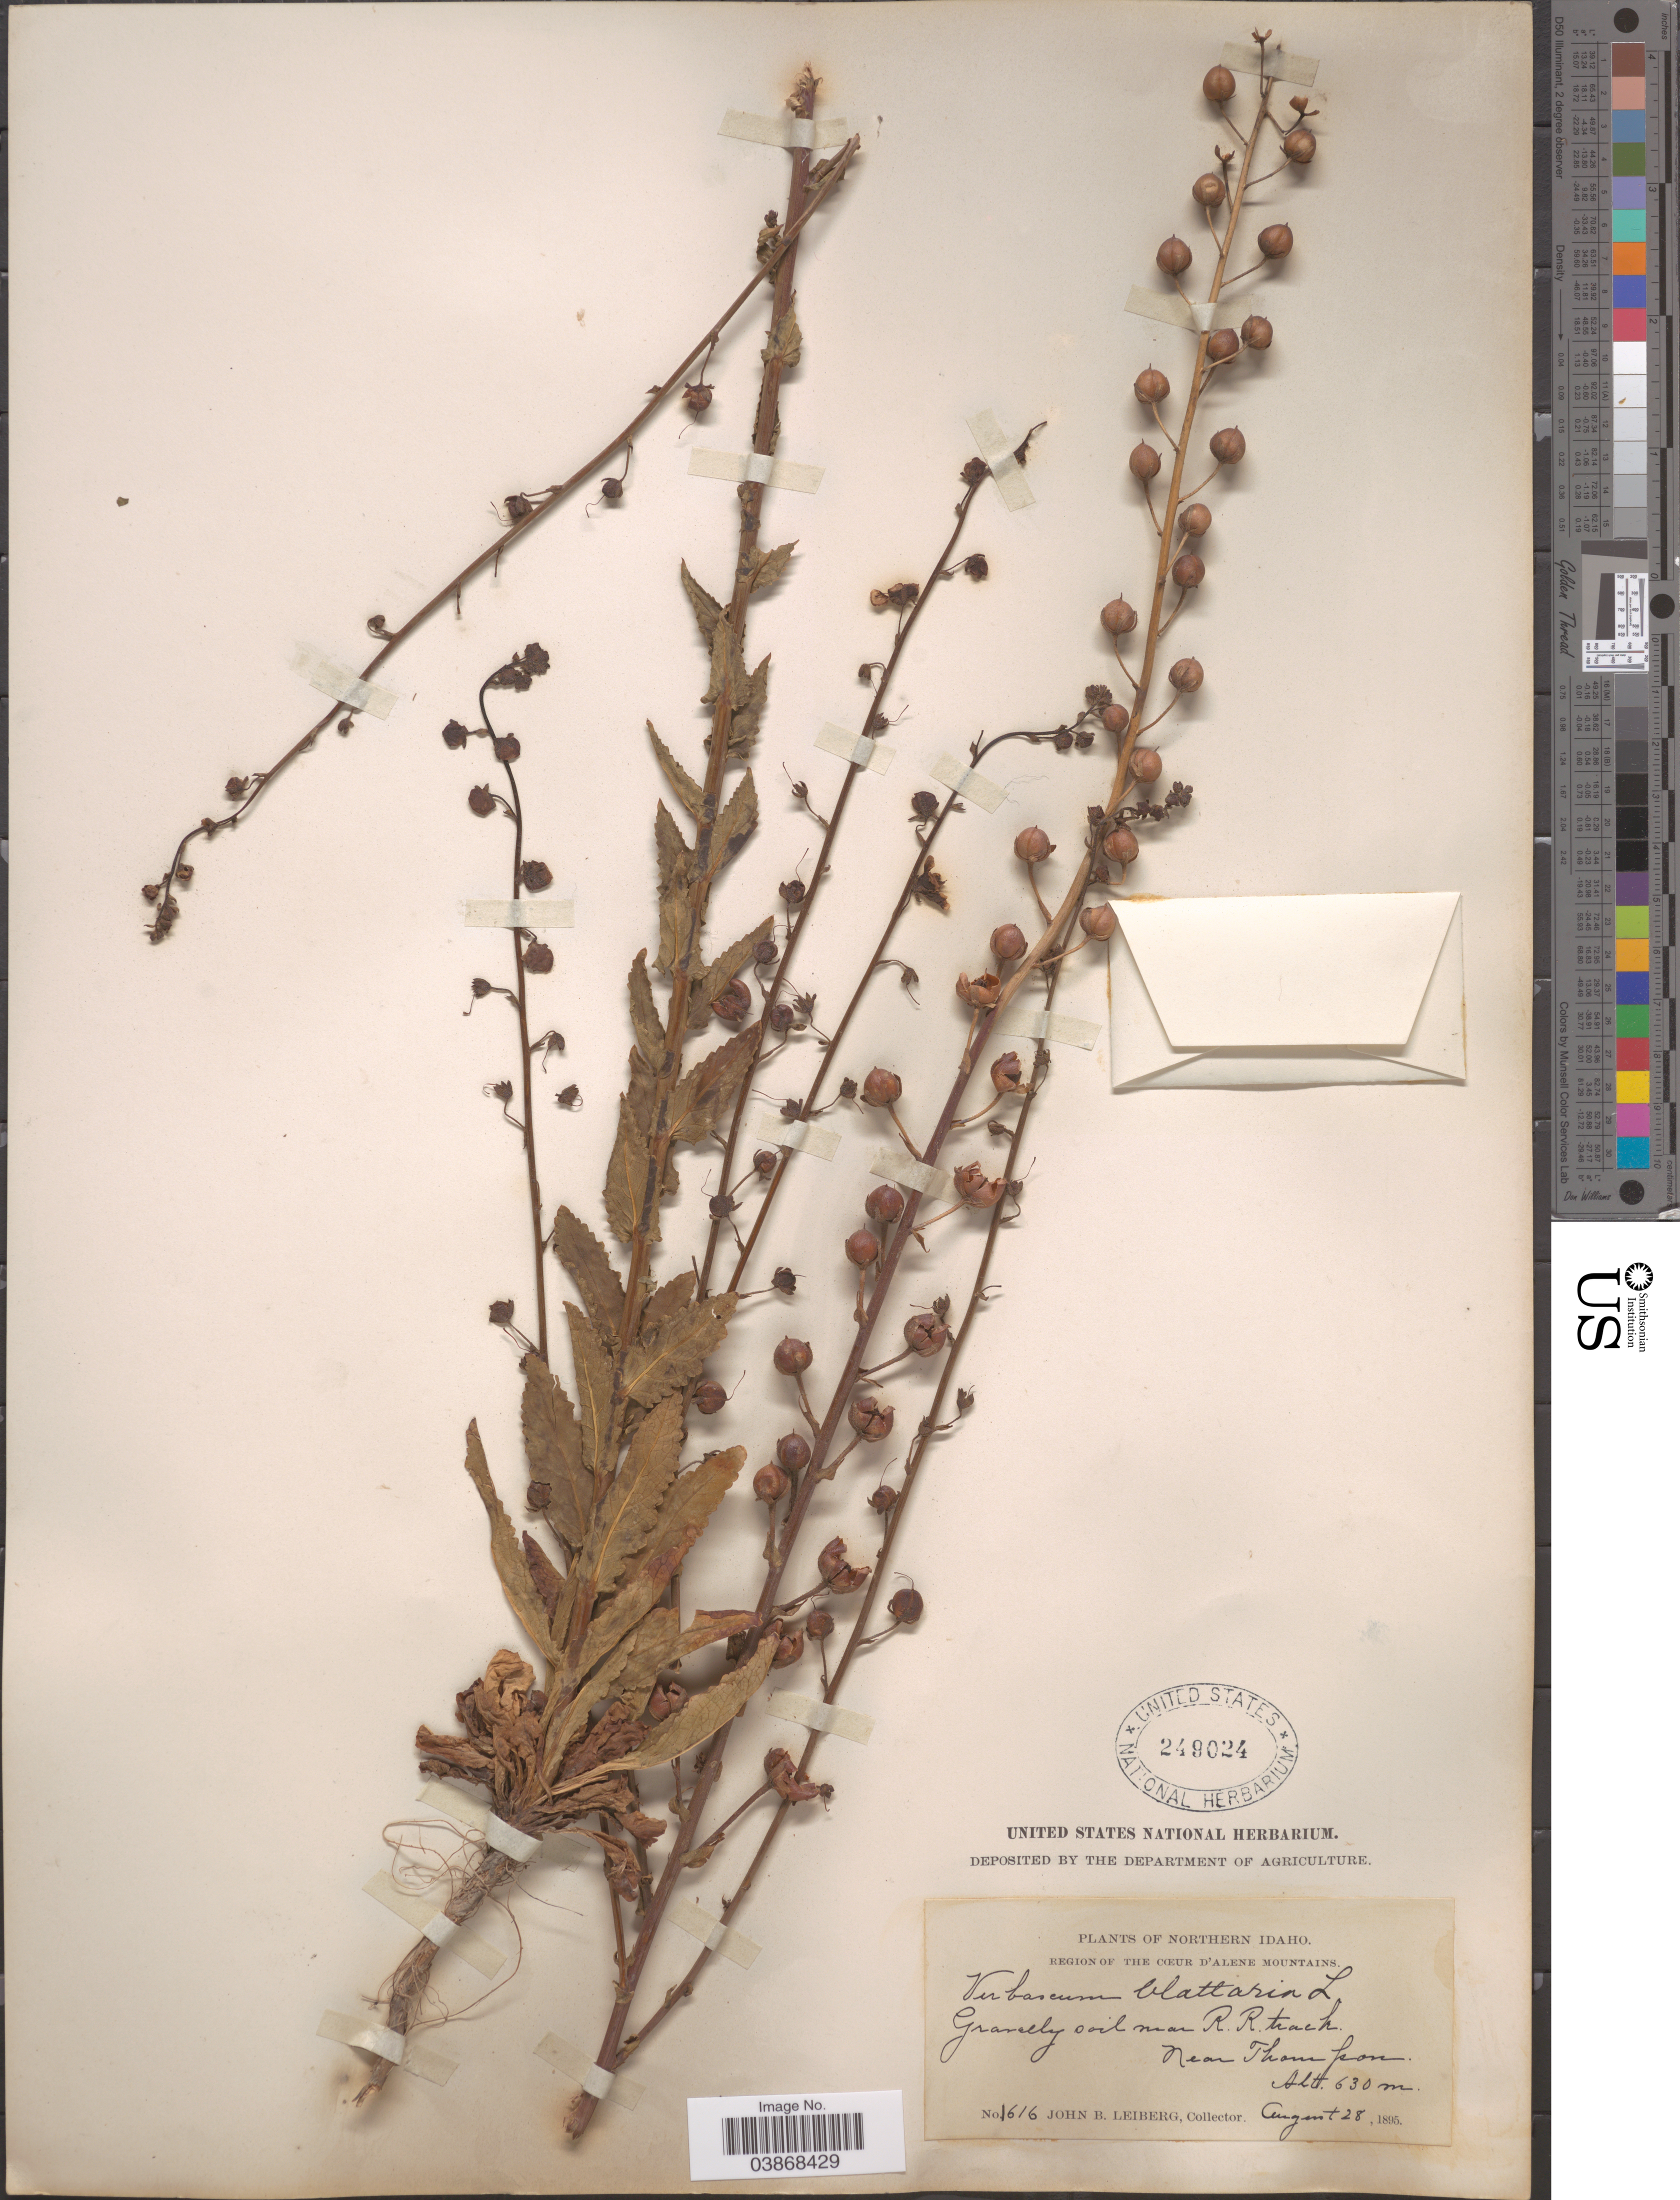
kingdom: Plantae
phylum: Tracheophyta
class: Magnoliopsida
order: Lamiales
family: Scrophulariaceae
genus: Verbascum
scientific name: Verbascum blattaria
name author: L.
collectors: J. B. Leiberg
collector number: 1616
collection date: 1895-08-28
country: United States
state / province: Idaho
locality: Northern Idaho. Region of the Cœur d'Alene Mountains. Near R. R. track. Near Thompson.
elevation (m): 630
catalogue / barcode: US 249024